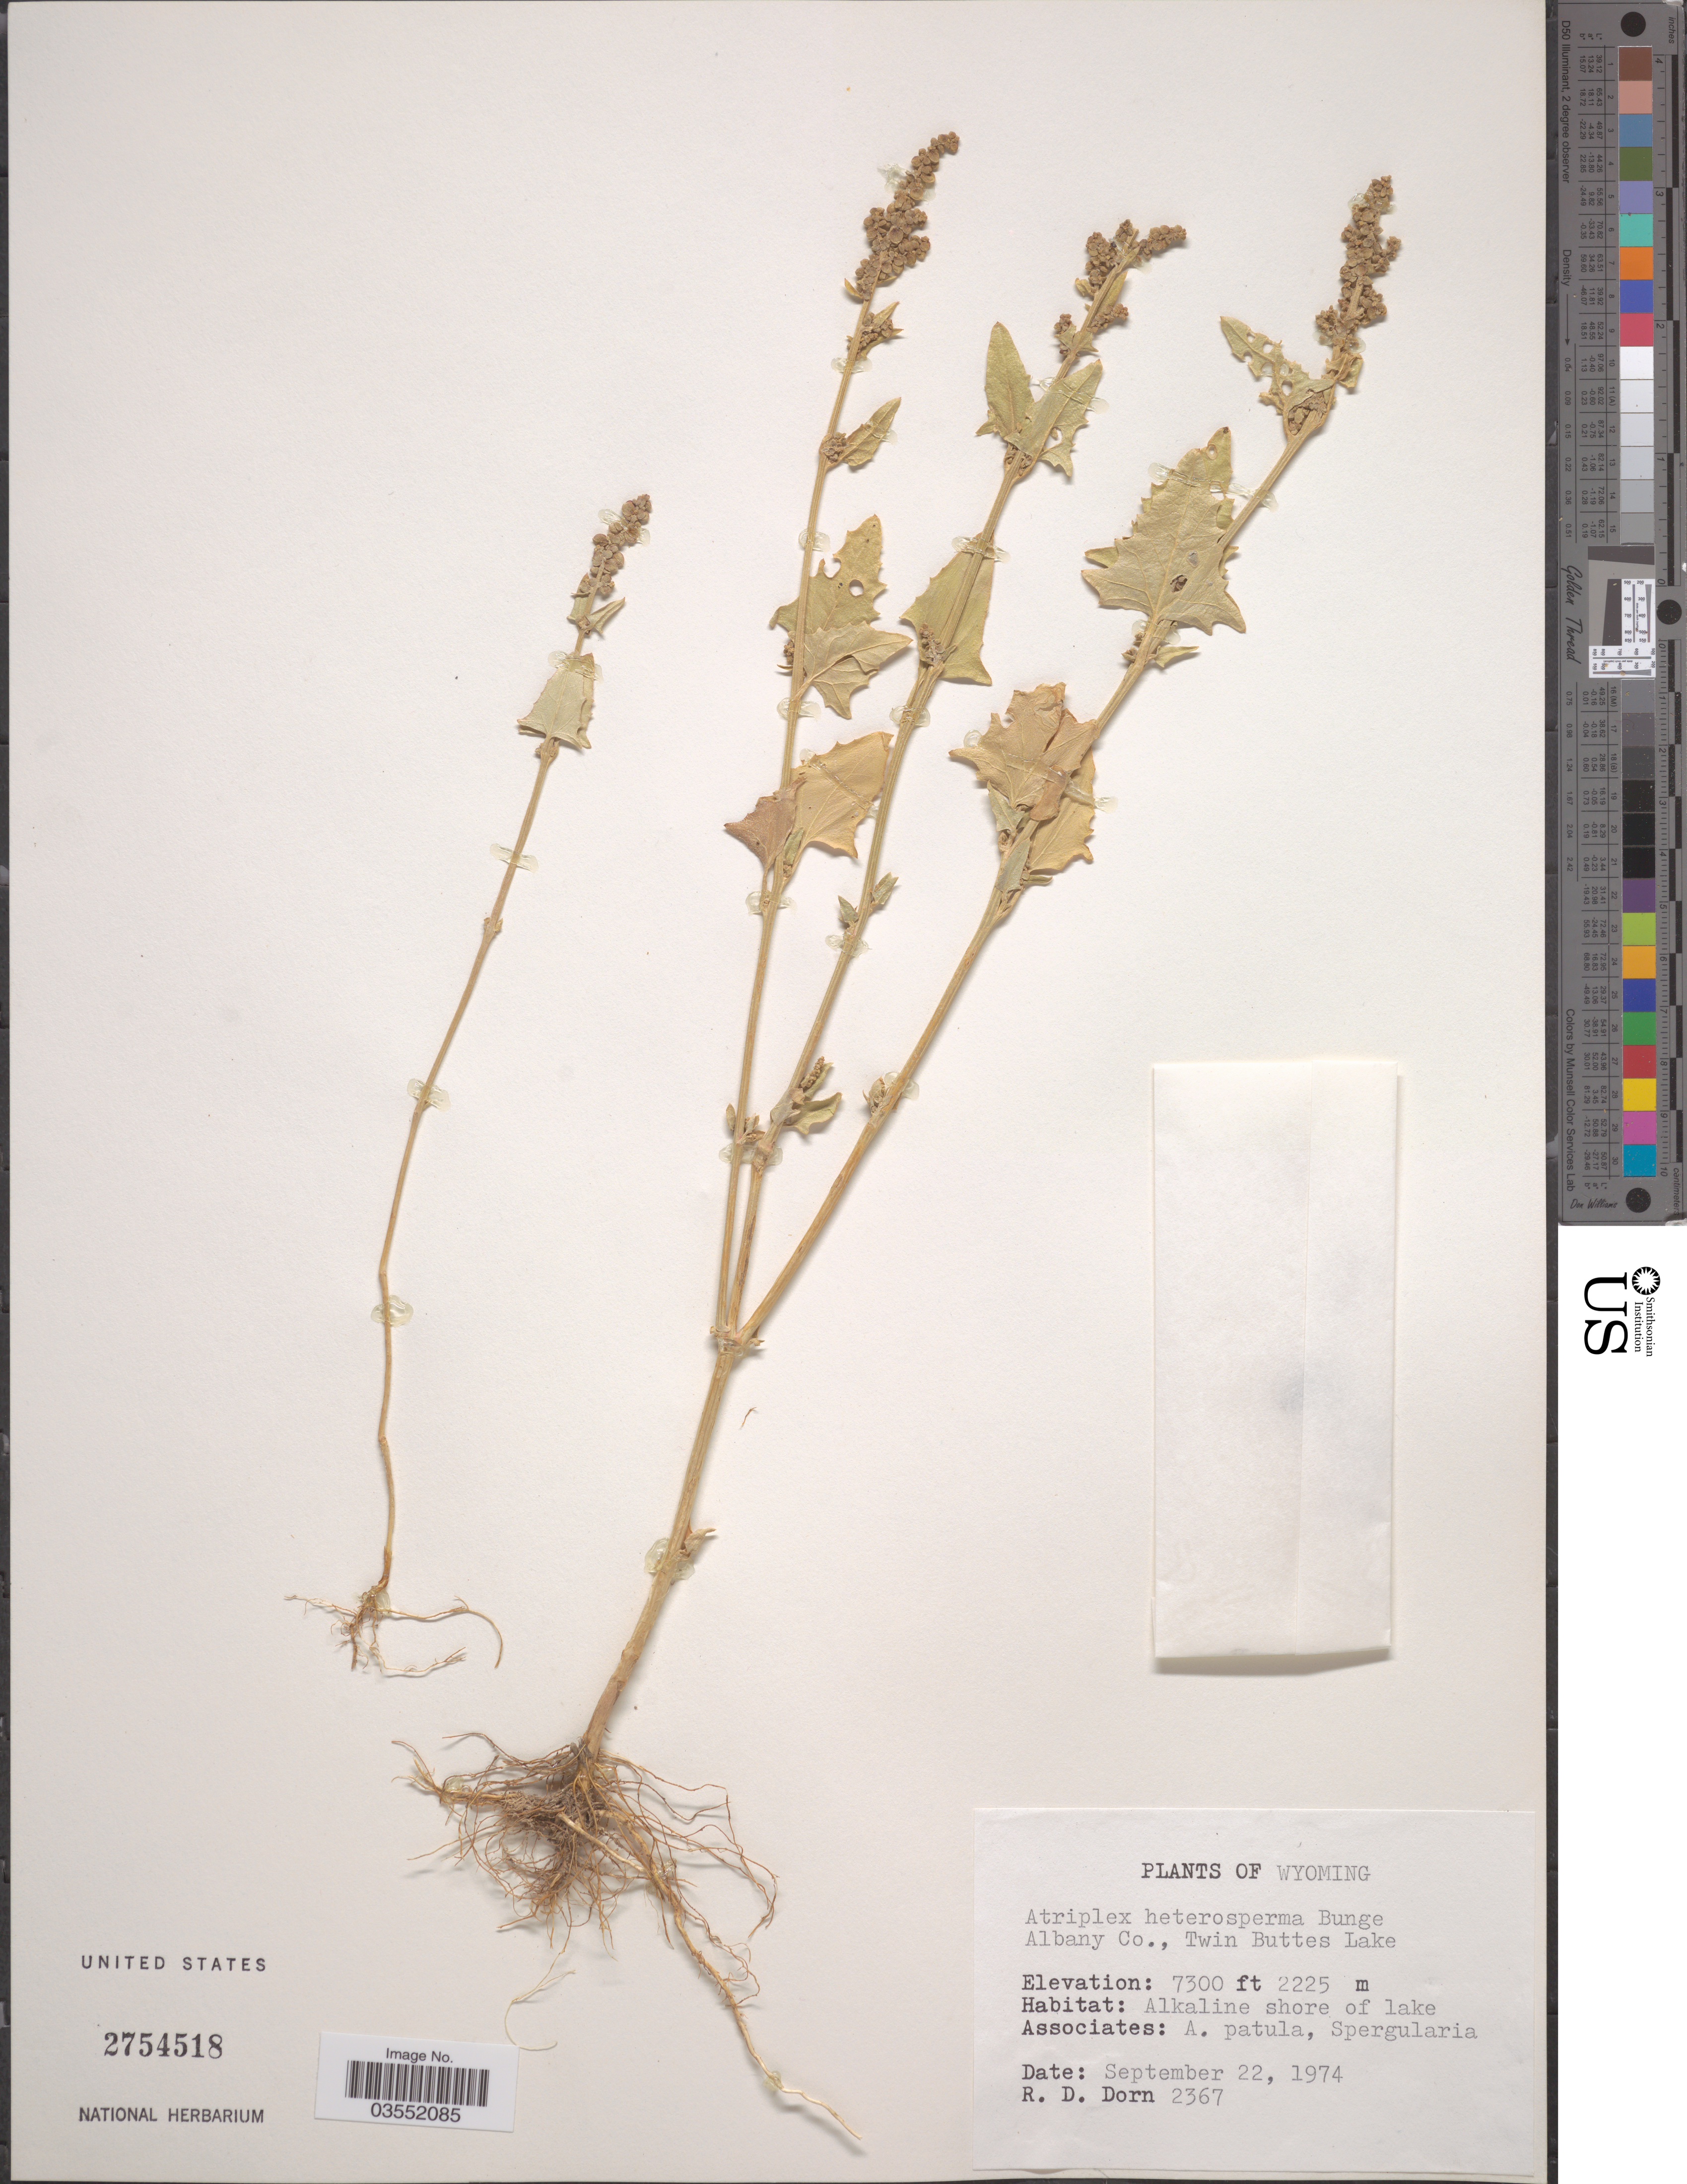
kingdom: Plantae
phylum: Tracheophyta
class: Magnoliopsida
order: Caryophyllales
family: Amaranthaceae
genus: Atriplex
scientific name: Atriplex heterosperma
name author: Bunge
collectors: R. D. Dorn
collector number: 2367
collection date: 1974-09-22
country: United States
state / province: Wyoming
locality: Albany Co., Twin Buttes Lake. Alkaline shore of lake.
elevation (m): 2225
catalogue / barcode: US 2754518